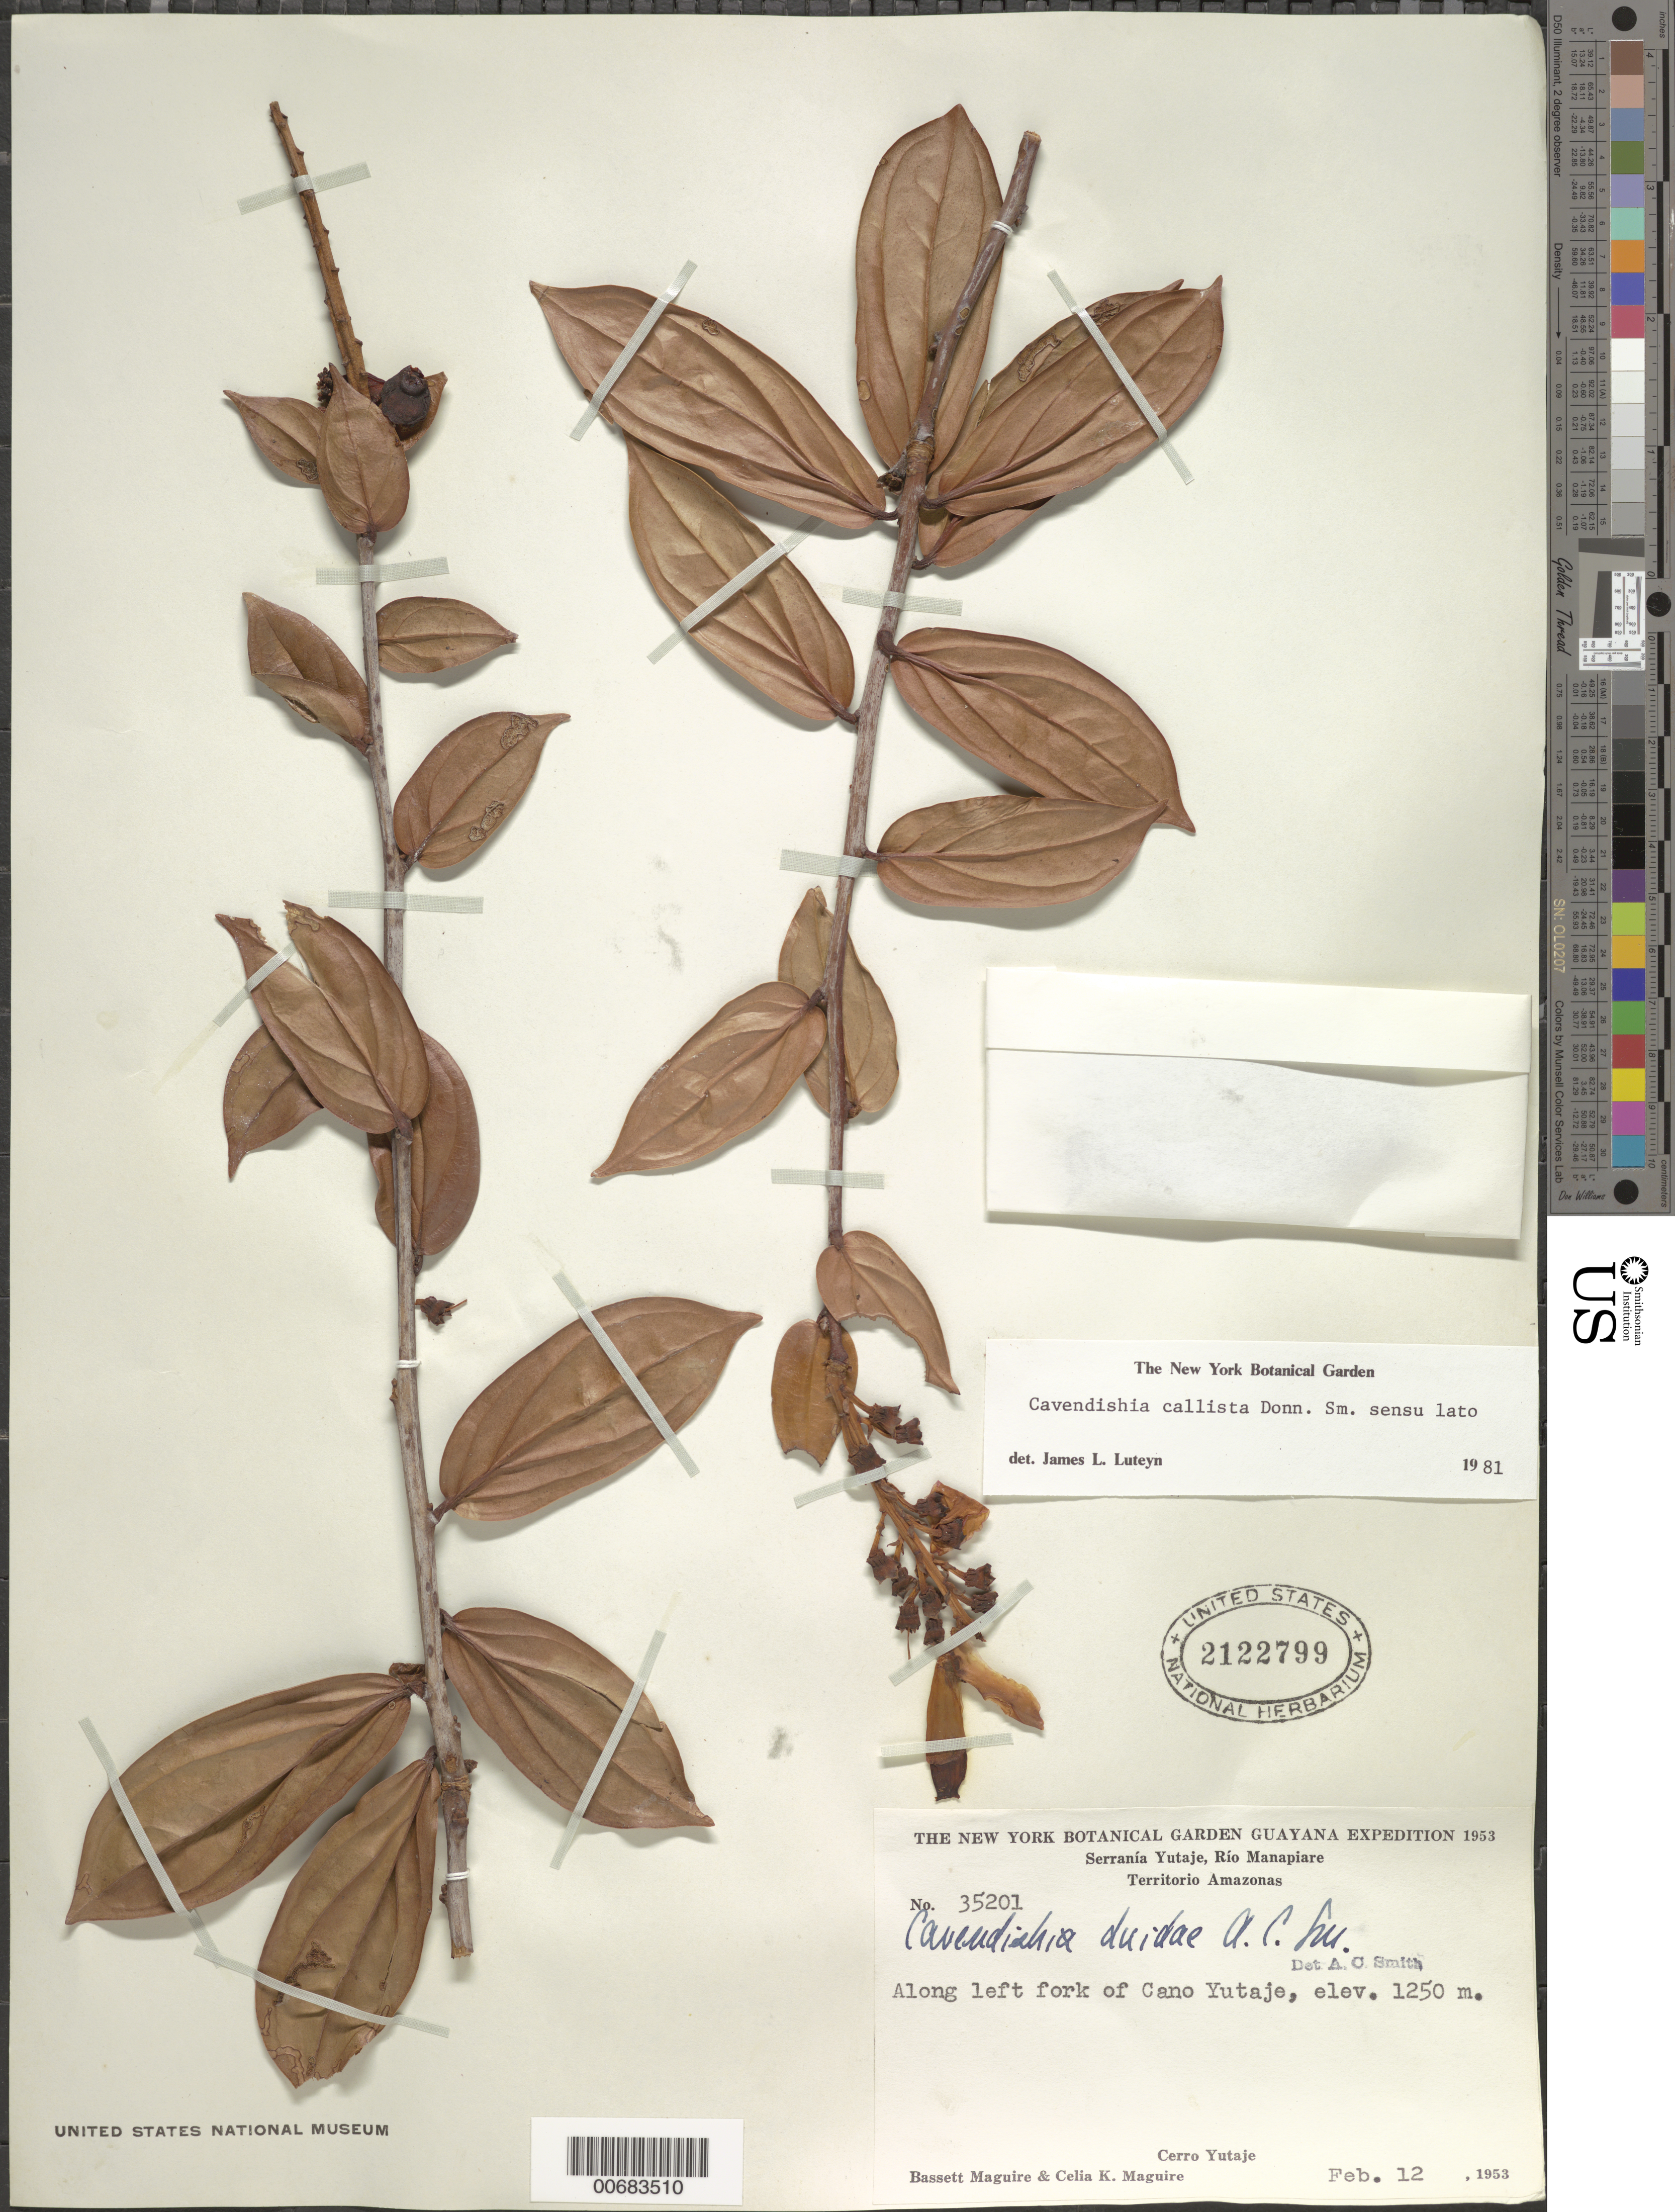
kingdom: Plantae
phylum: Tracheophyta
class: Magnoliopsida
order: Ericales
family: Ericaceae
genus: Cavendishia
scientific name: Cavendishia callista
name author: Donn. Sm.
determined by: Luteyn, J. L.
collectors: B. Maguire & C. K. Maguire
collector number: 35201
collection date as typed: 12-Feb-53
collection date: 1953-02-12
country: Venezuela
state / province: Amazonas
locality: Cerro Yutajé, left fork of Caño Yutajé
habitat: Along river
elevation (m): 1250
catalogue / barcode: US 2122799